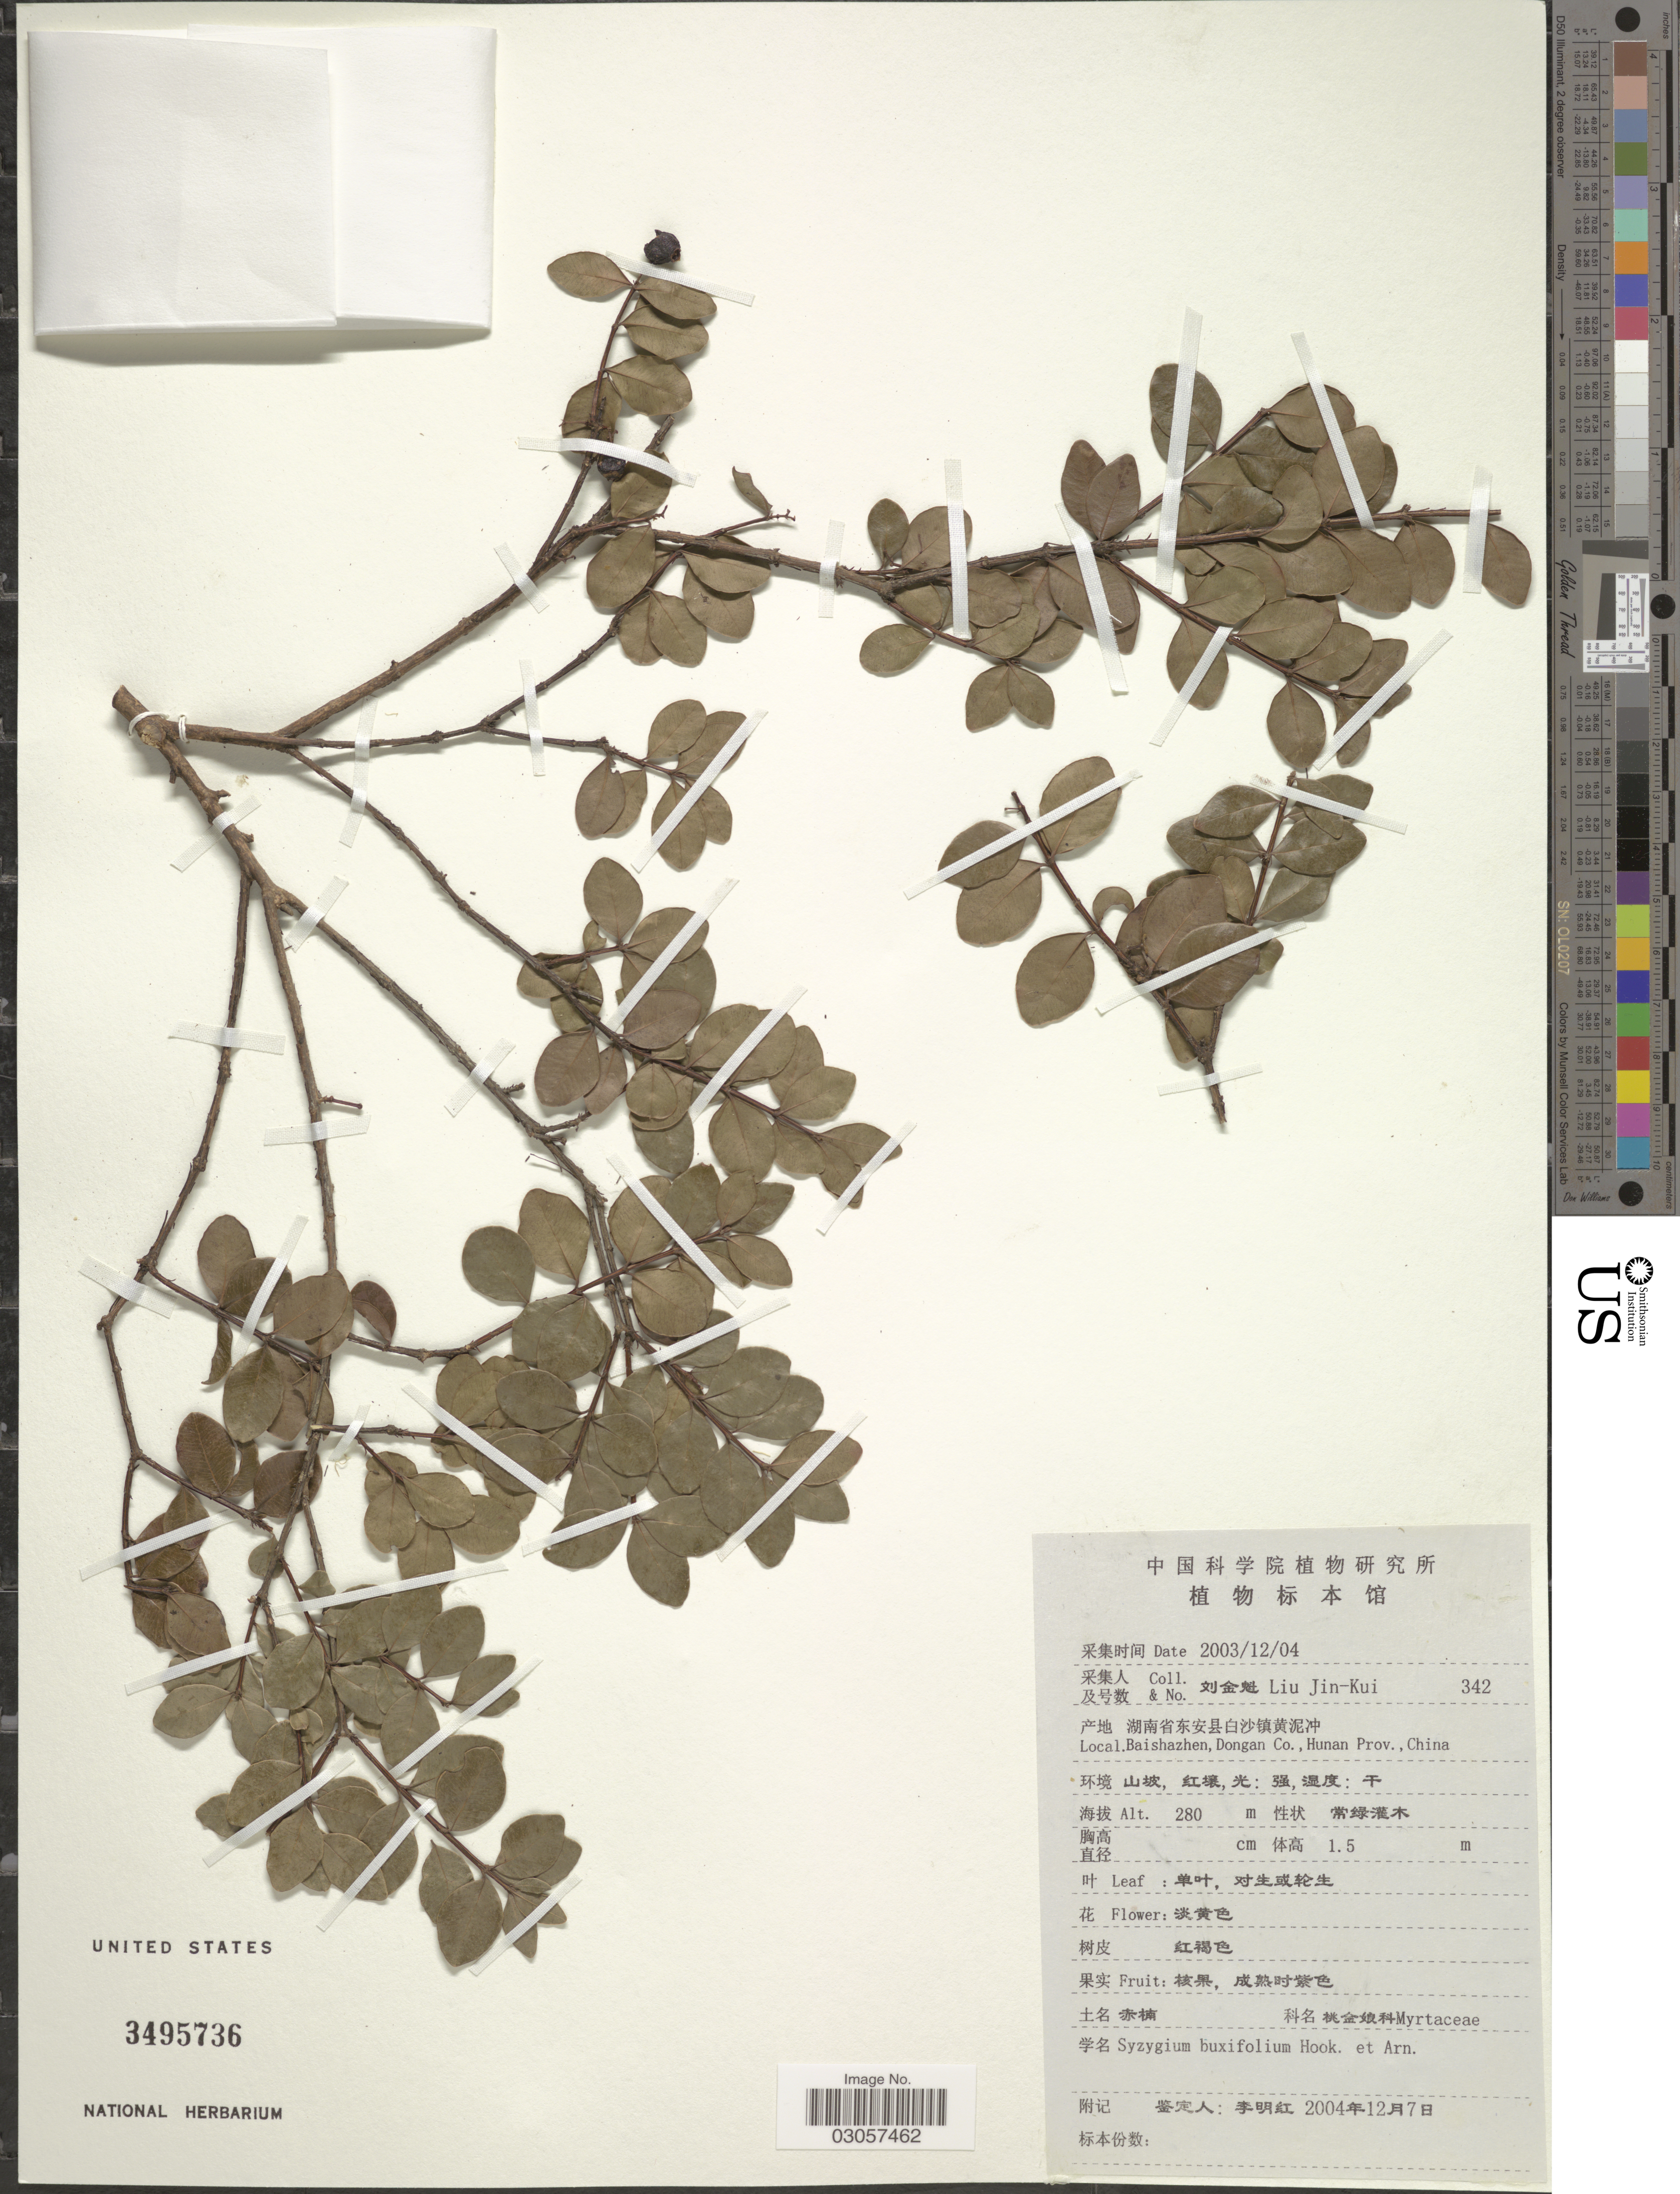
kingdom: Plantae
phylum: Tracheophyta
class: Magnoliopsida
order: Myrtales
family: Myrtaceae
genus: Syzygium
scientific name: Syzygium buxifolium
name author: Hook. & Arn.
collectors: Liu Jin-Kui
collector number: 342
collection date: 2003-12-04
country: China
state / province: Hunan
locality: Baishazhen, Dongan Co., Hunan Prov., China.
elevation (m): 280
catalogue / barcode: US 3495736